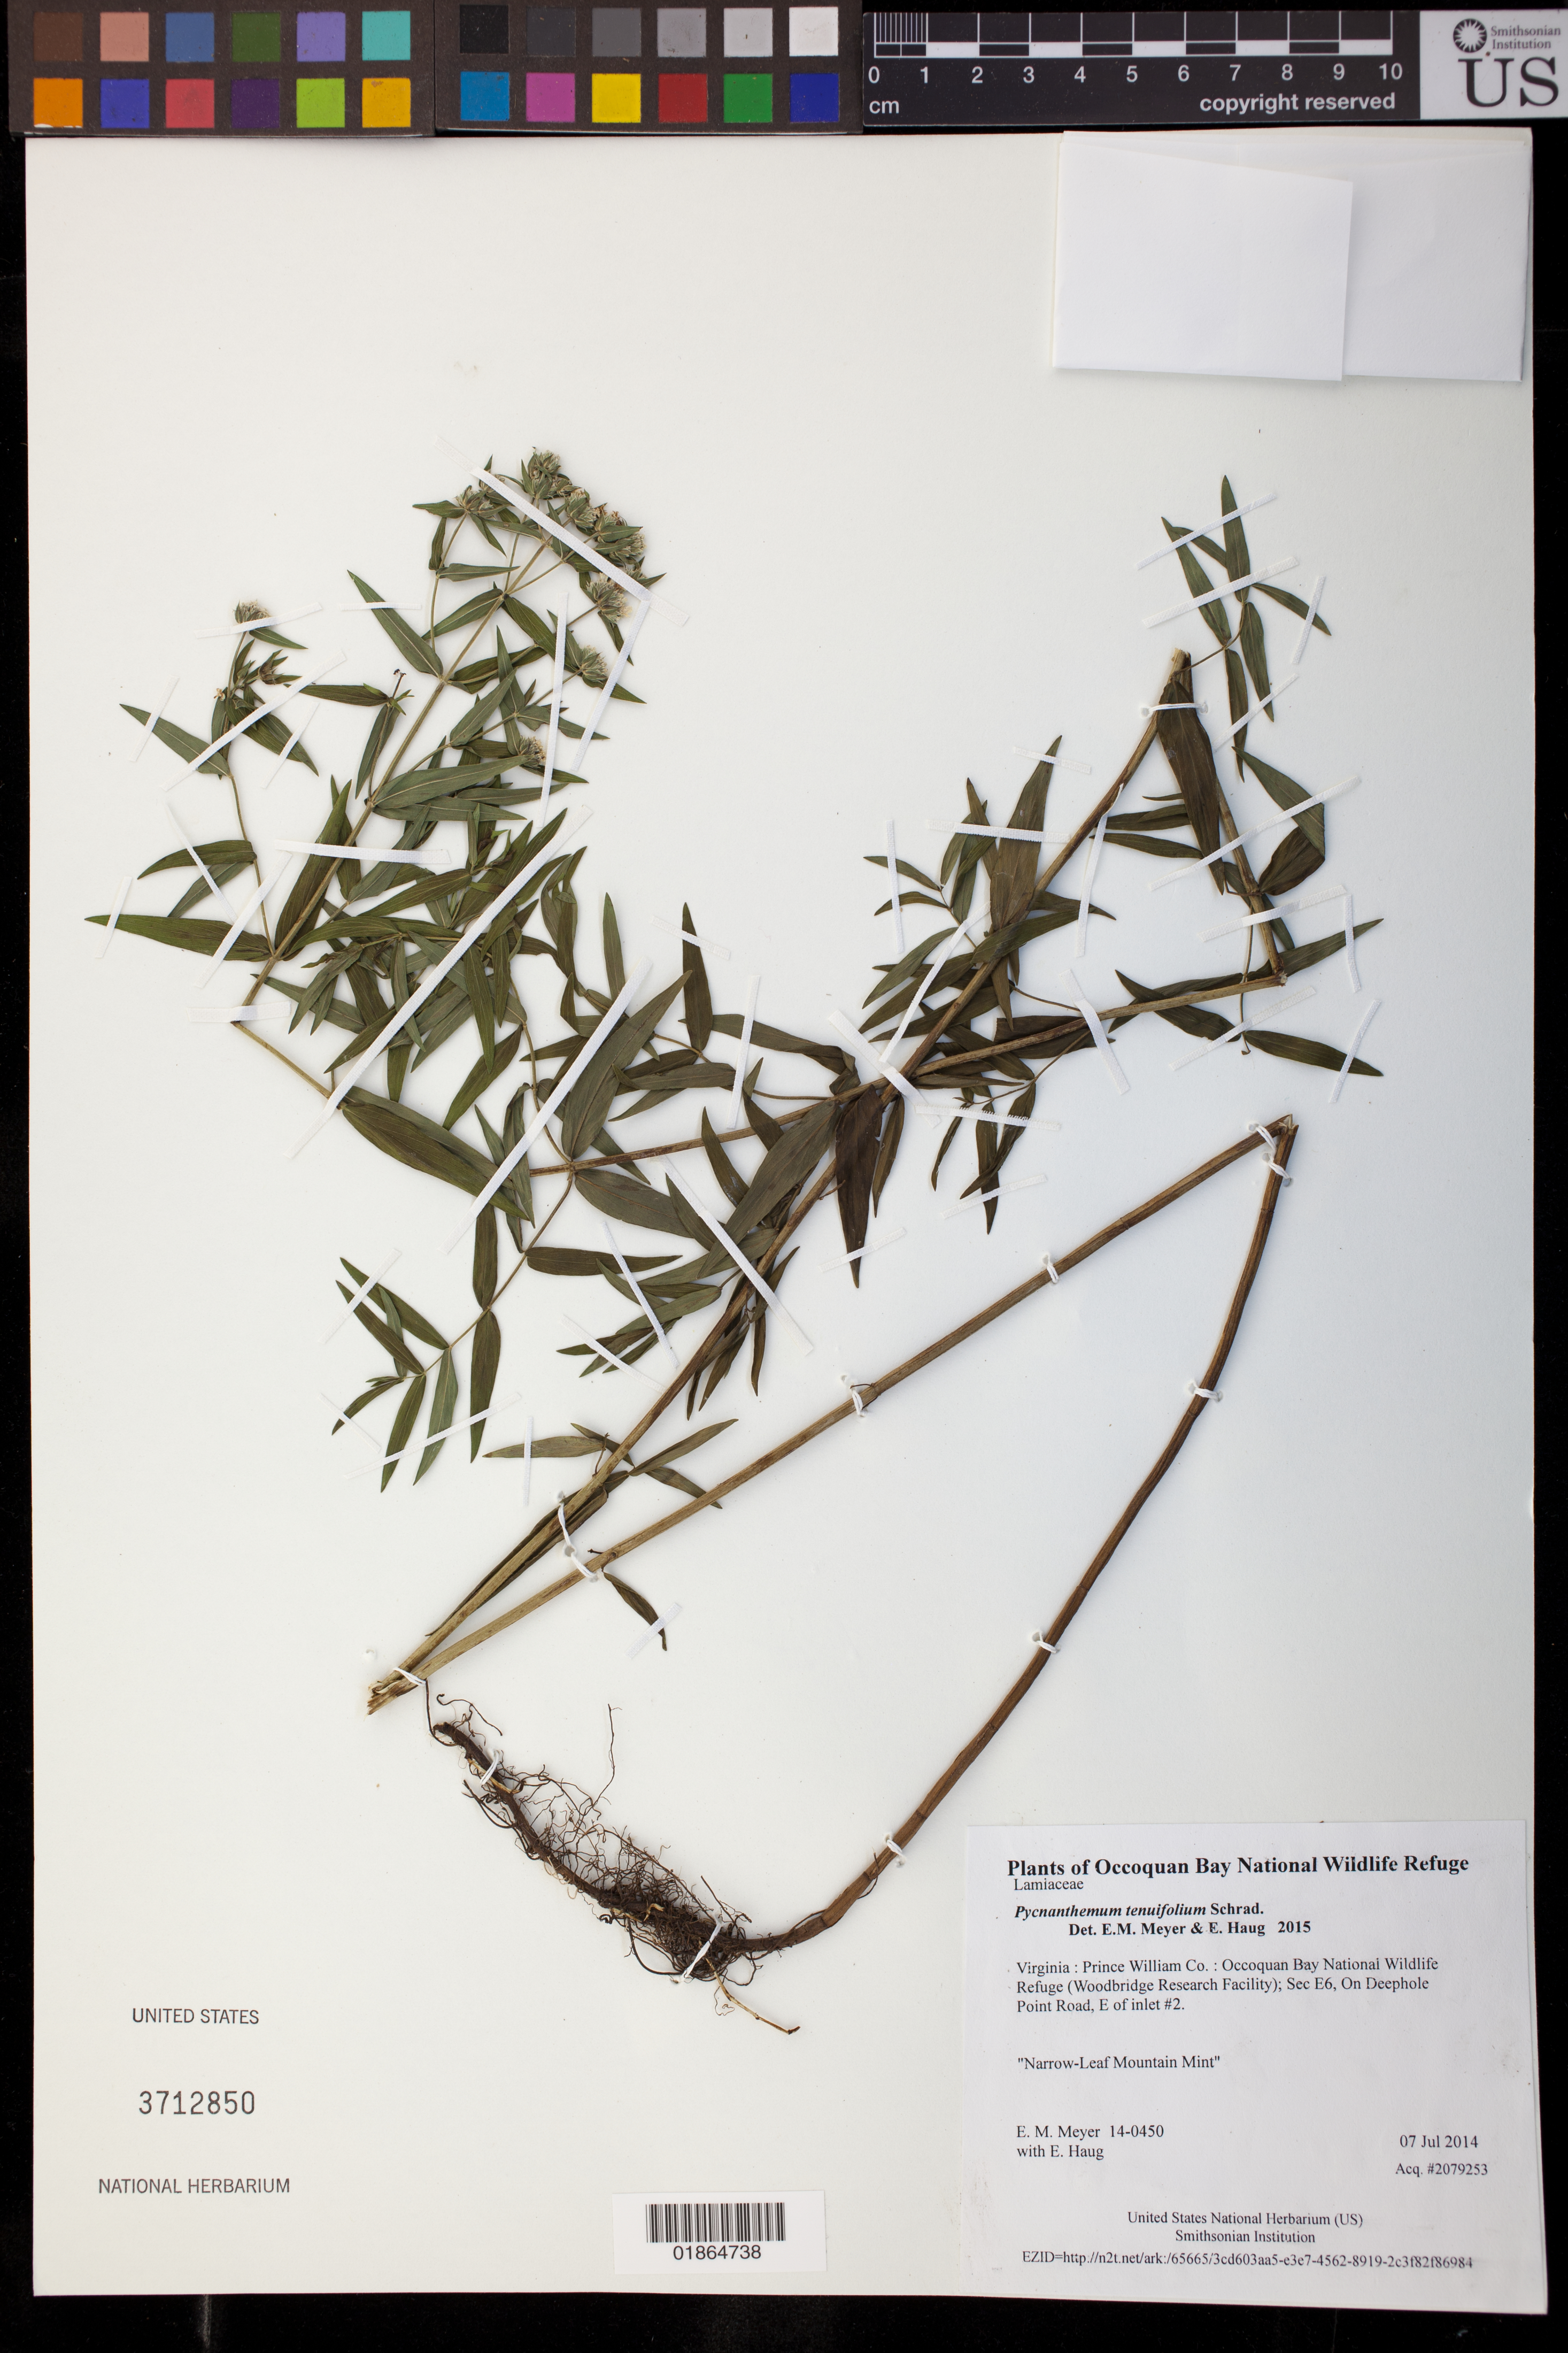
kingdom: Plantae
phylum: Tracheophyta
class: Magnoliopsida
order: Lamiales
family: Lamiaceae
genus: Pycnanthemum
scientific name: Pycnanthemum tenuifolium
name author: Schrad.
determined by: Meyer, E. M.; Haug, E.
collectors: E. M. Meyer & E. Haug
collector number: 14-0450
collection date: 2014-07-07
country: United States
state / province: Virginia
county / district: Prince William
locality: Occoquan Bay National Wildlife Refuge (Woodbridge Research Facility); Sec E6, On Deephole Point Road, E of inlet #2.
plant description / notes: Narrow-Leaf Mountain Mint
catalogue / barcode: US 3712850